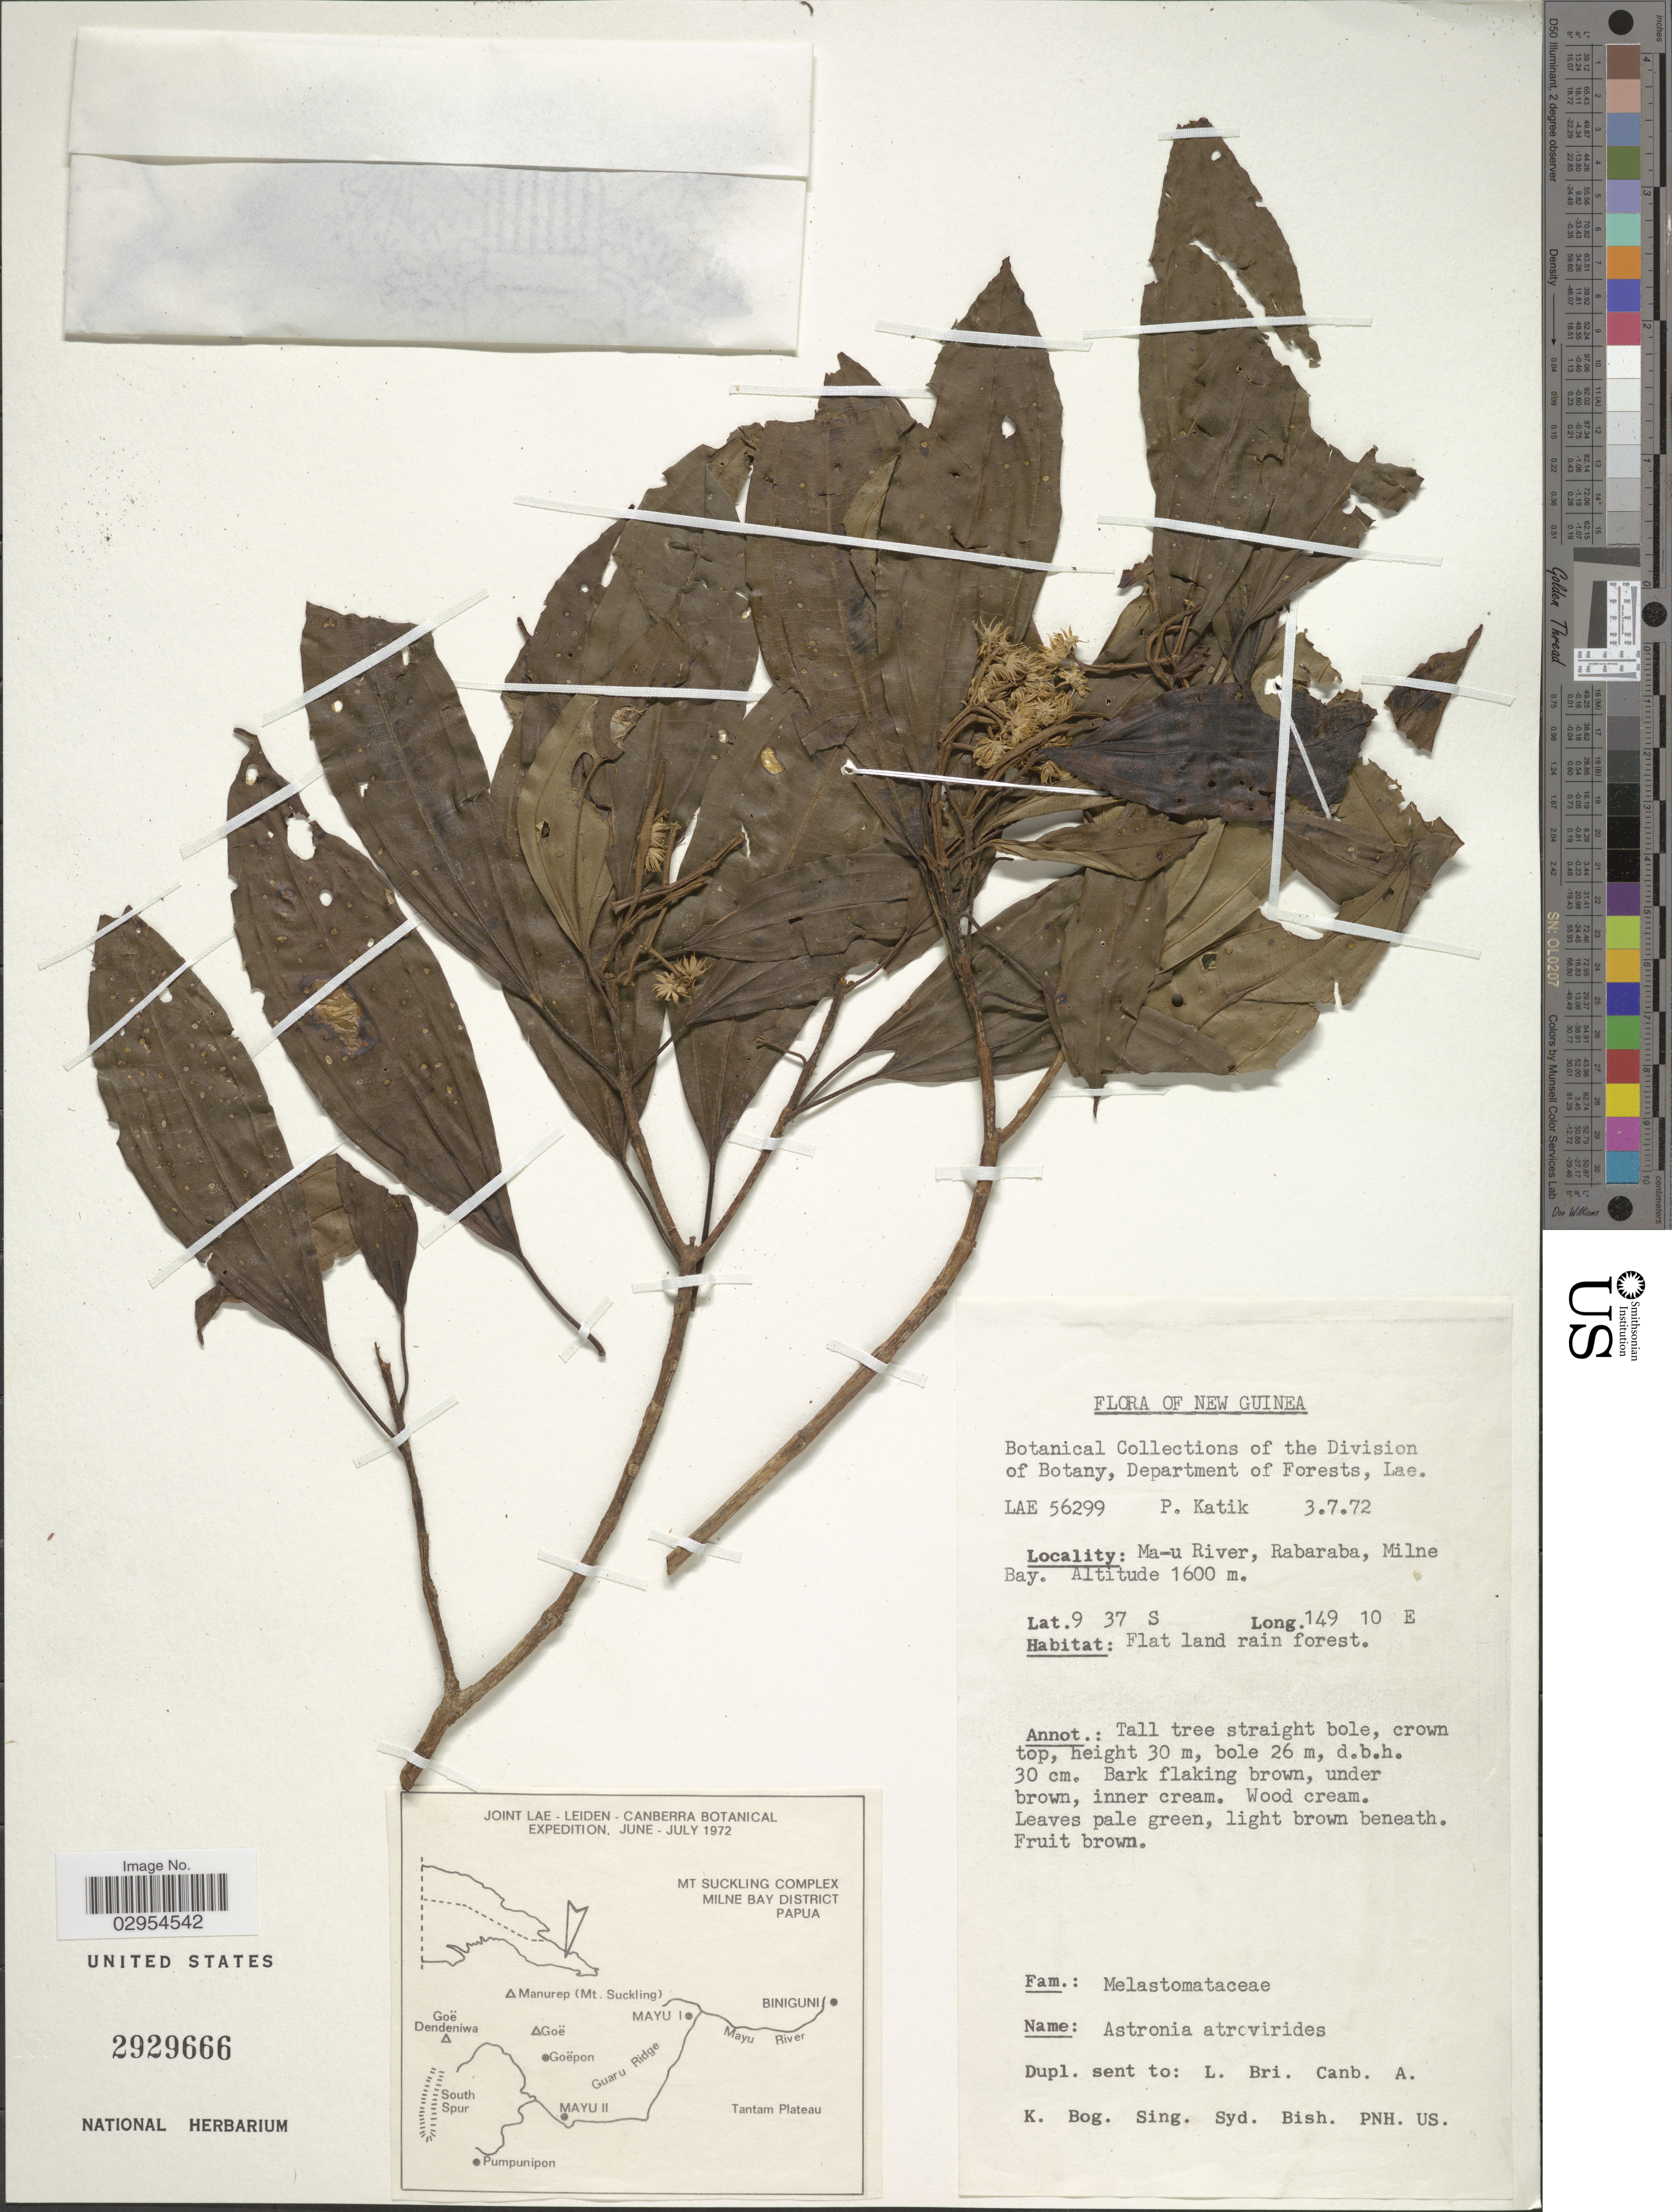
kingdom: Plantae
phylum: Tracheophyta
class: Magnoliopsida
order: Myrtales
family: Melastomataceae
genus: Astronia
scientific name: Astronia atroviridis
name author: Mansf.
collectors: P. Katik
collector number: LAE 56299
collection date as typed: Transcribed d/m/y: 3/7/72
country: Papua New Guinea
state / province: Milne Bay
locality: New Guinea. Ma-u River, Rabaraba.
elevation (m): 1600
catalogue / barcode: US 2929666